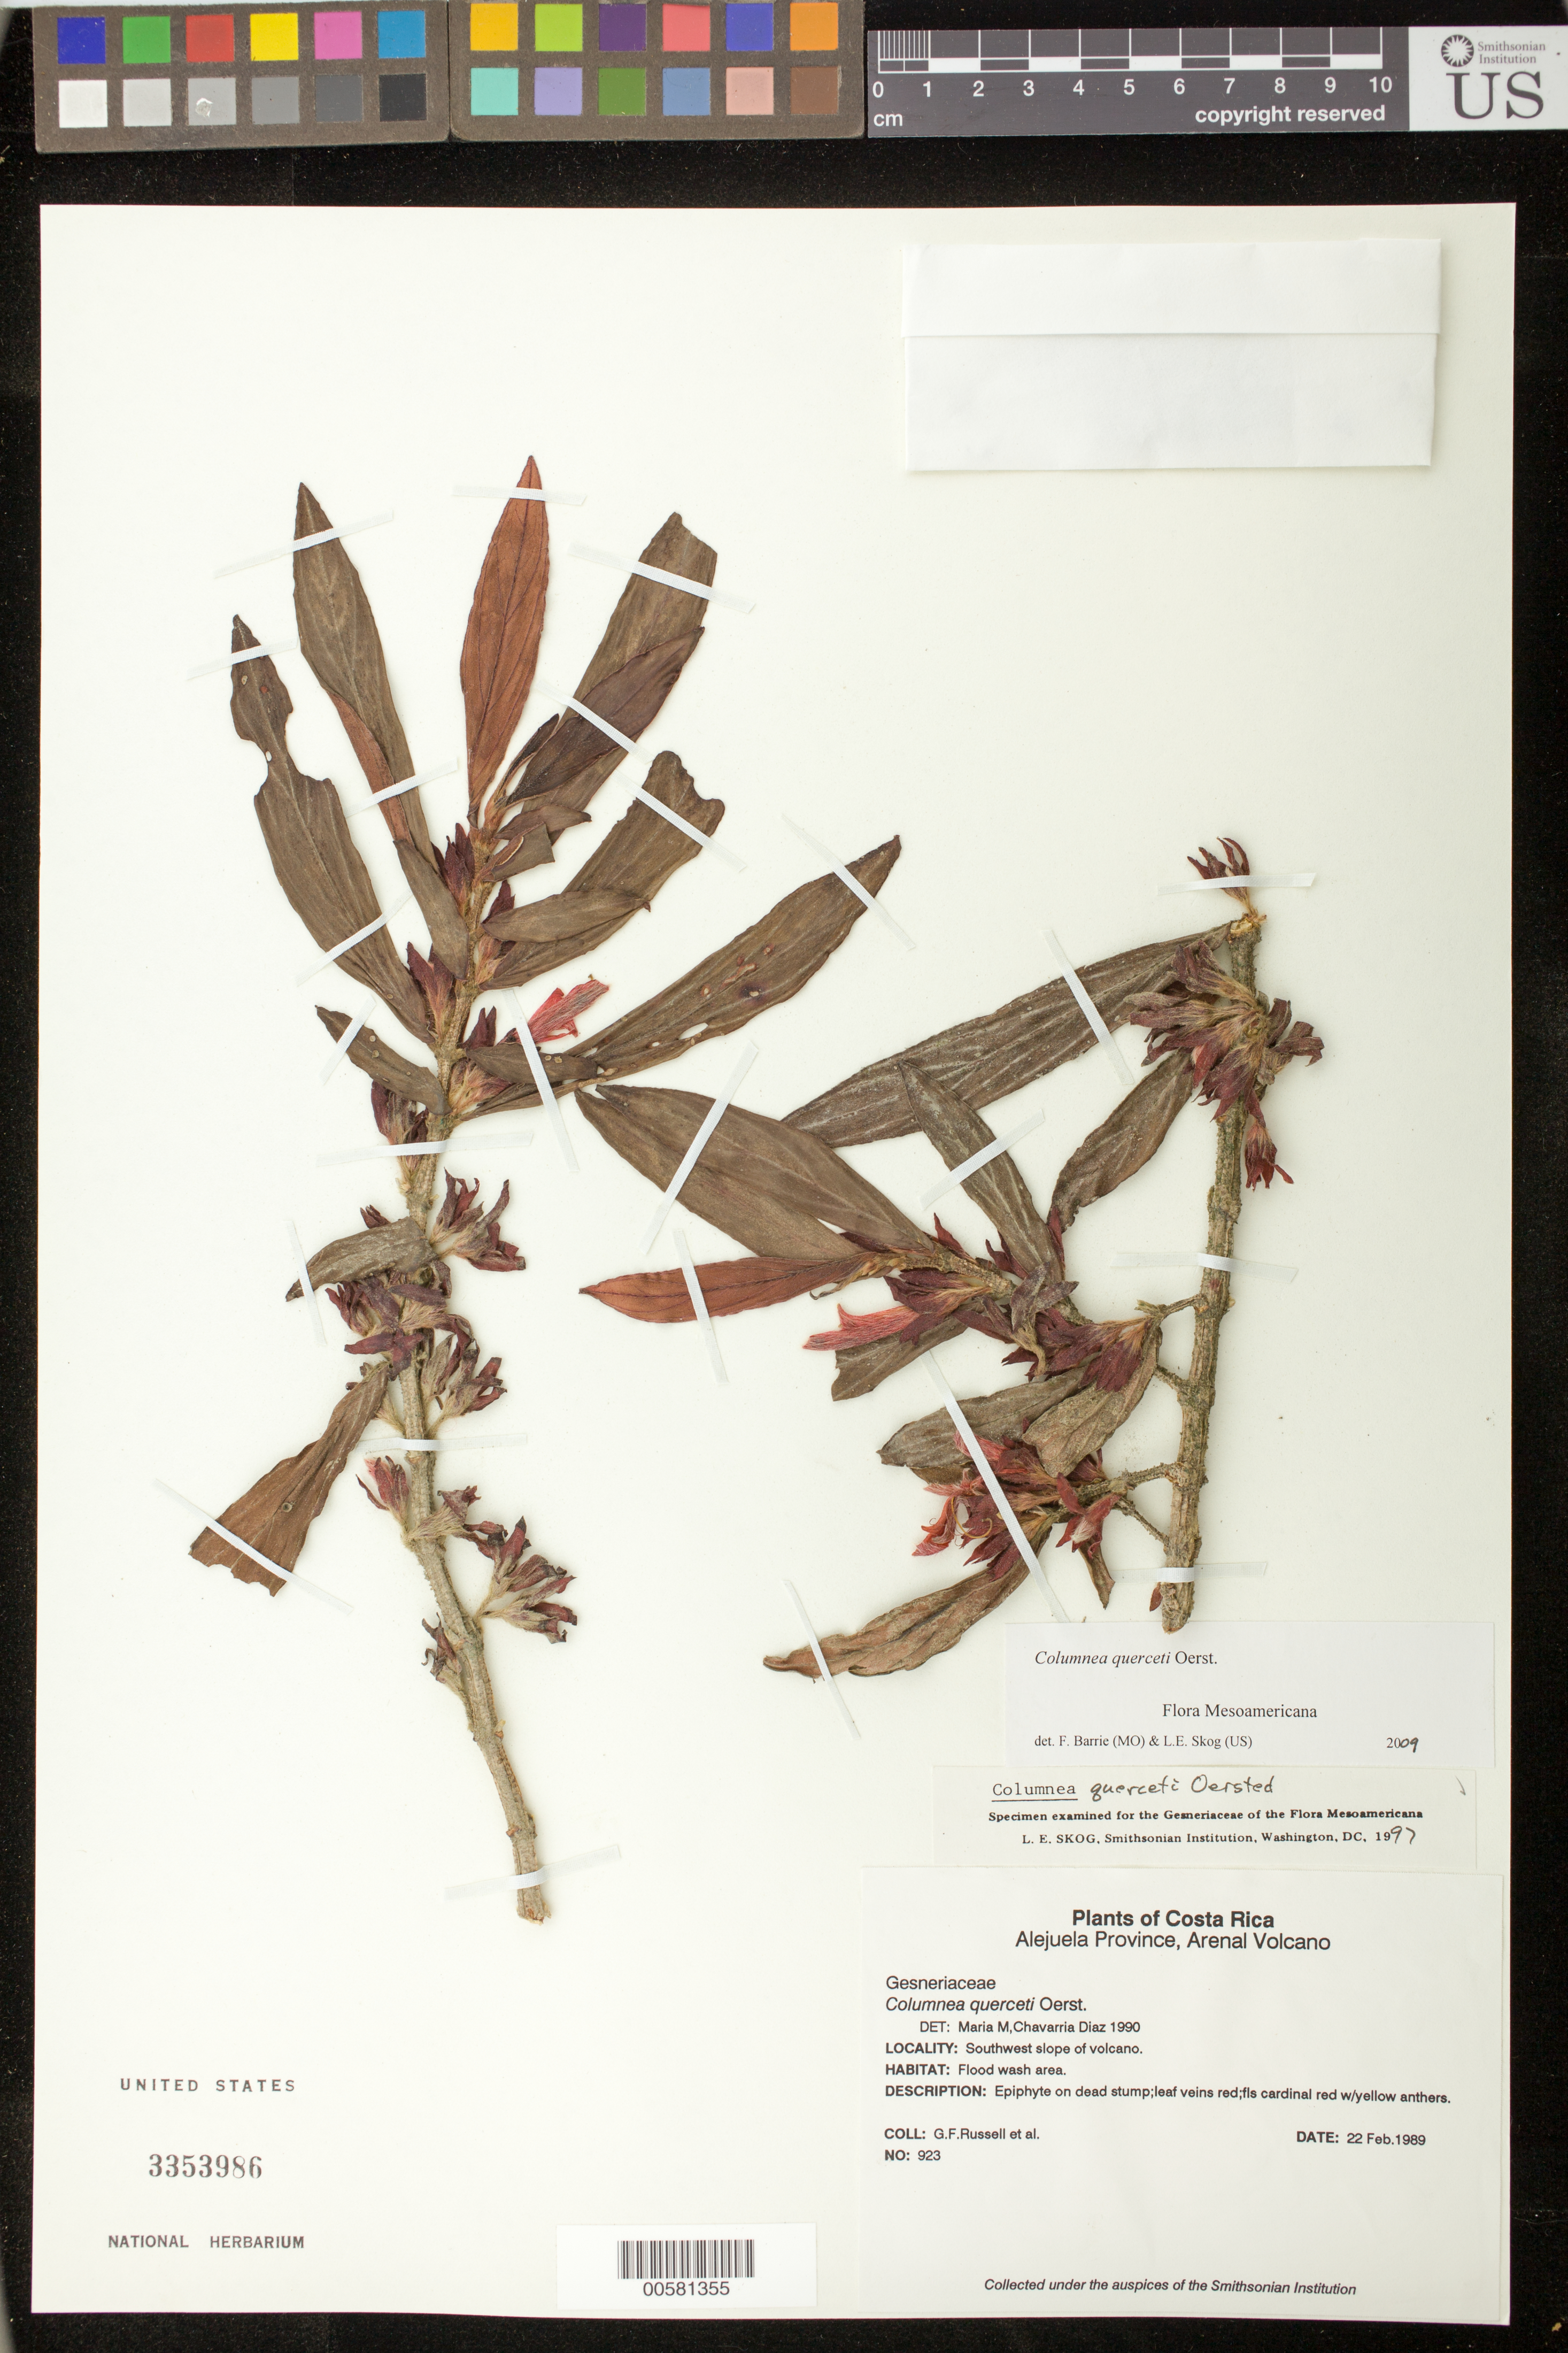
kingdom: Plantae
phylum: Tracheophyta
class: Magnoliopsida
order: Lamiales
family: Gesneriaceae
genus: Columnea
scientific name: Columnea querceti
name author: Oerst.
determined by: Skog, Laurence E.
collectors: G. Russell & et al.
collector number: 923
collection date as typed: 22 Feb 1989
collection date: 1989-02-22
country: Costa Rica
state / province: Alajuela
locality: Arenal Volcano; SW slope of volcano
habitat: Flood wash area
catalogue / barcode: US 3353986